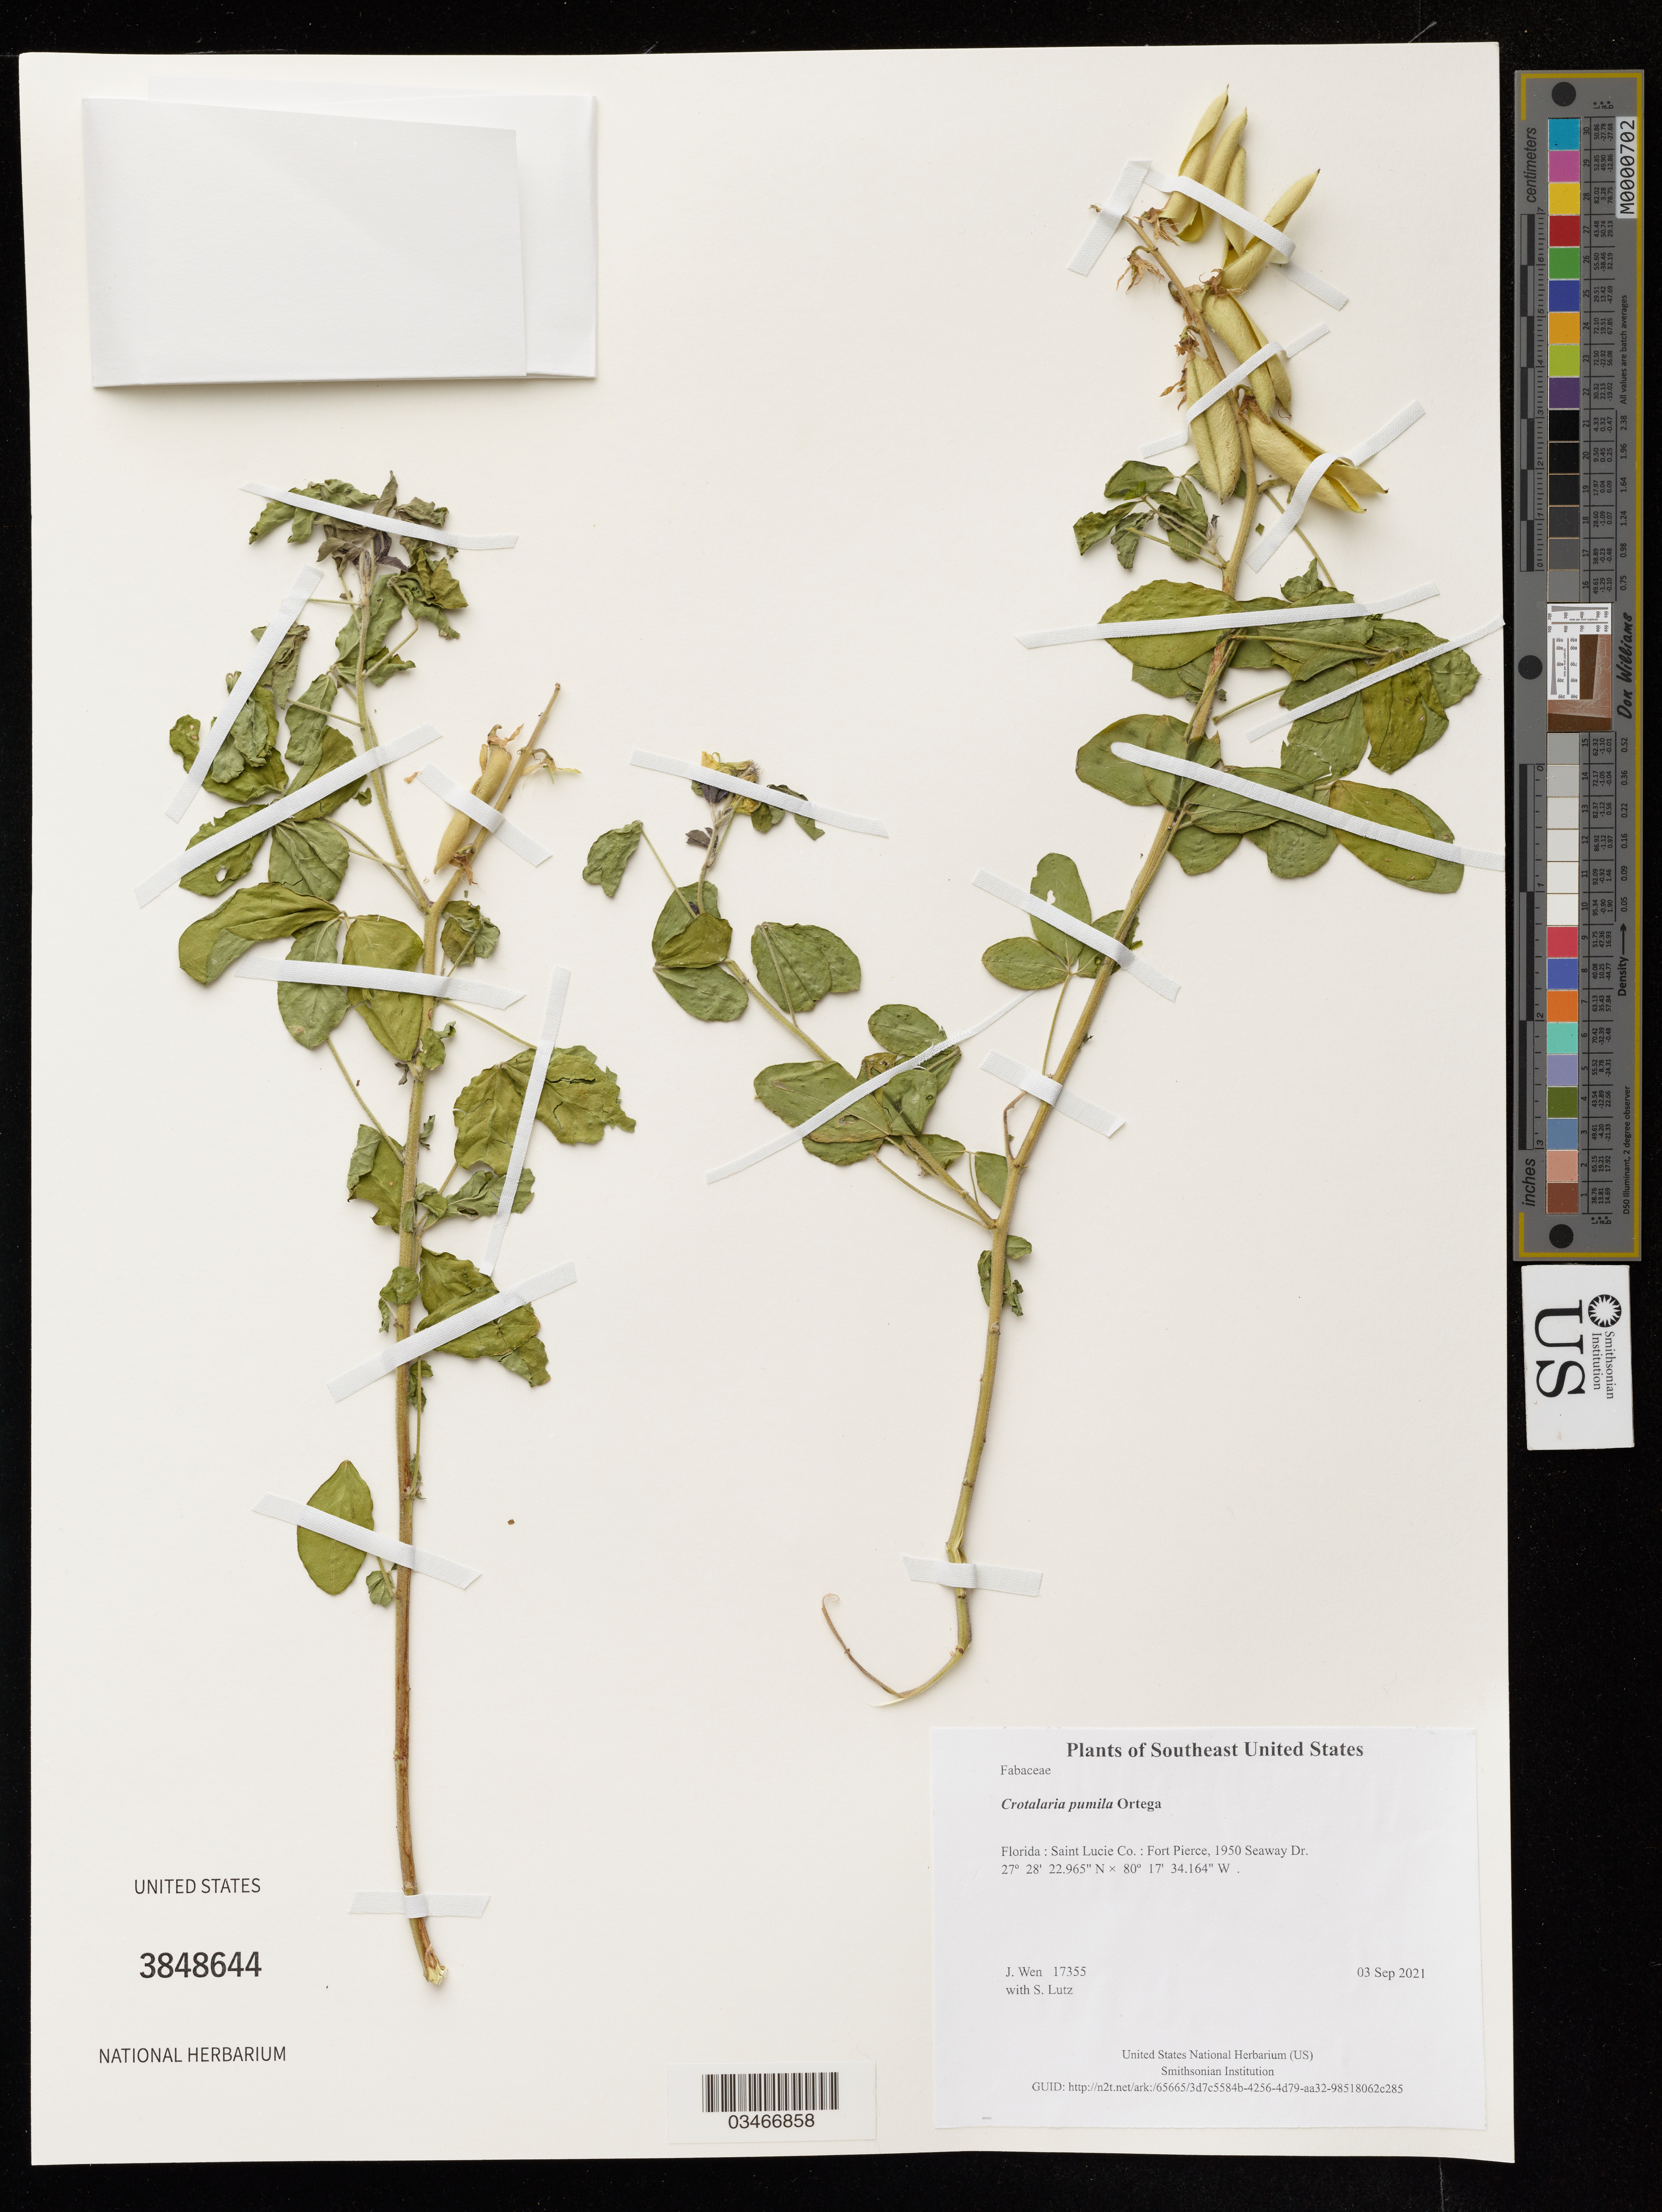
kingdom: Plantae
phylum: Tracheophyta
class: Magnoliopsida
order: Fabales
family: Fabaceae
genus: Crotalaria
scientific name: Crotalaria pumila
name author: Ortega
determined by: Wen, Jun, (BOT), Smithsonian Institution - National Museum of Natural History (UNITED STATES)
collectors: J. Wen & S. Lutz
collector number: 17355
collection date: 2021-09-03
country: United States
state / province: Florida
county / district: Saint Lucie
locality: Fort Pierce, 1950 Seaway Dr.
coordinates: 27.4730459 N, 80.2928234 W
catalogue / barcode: US 3848644